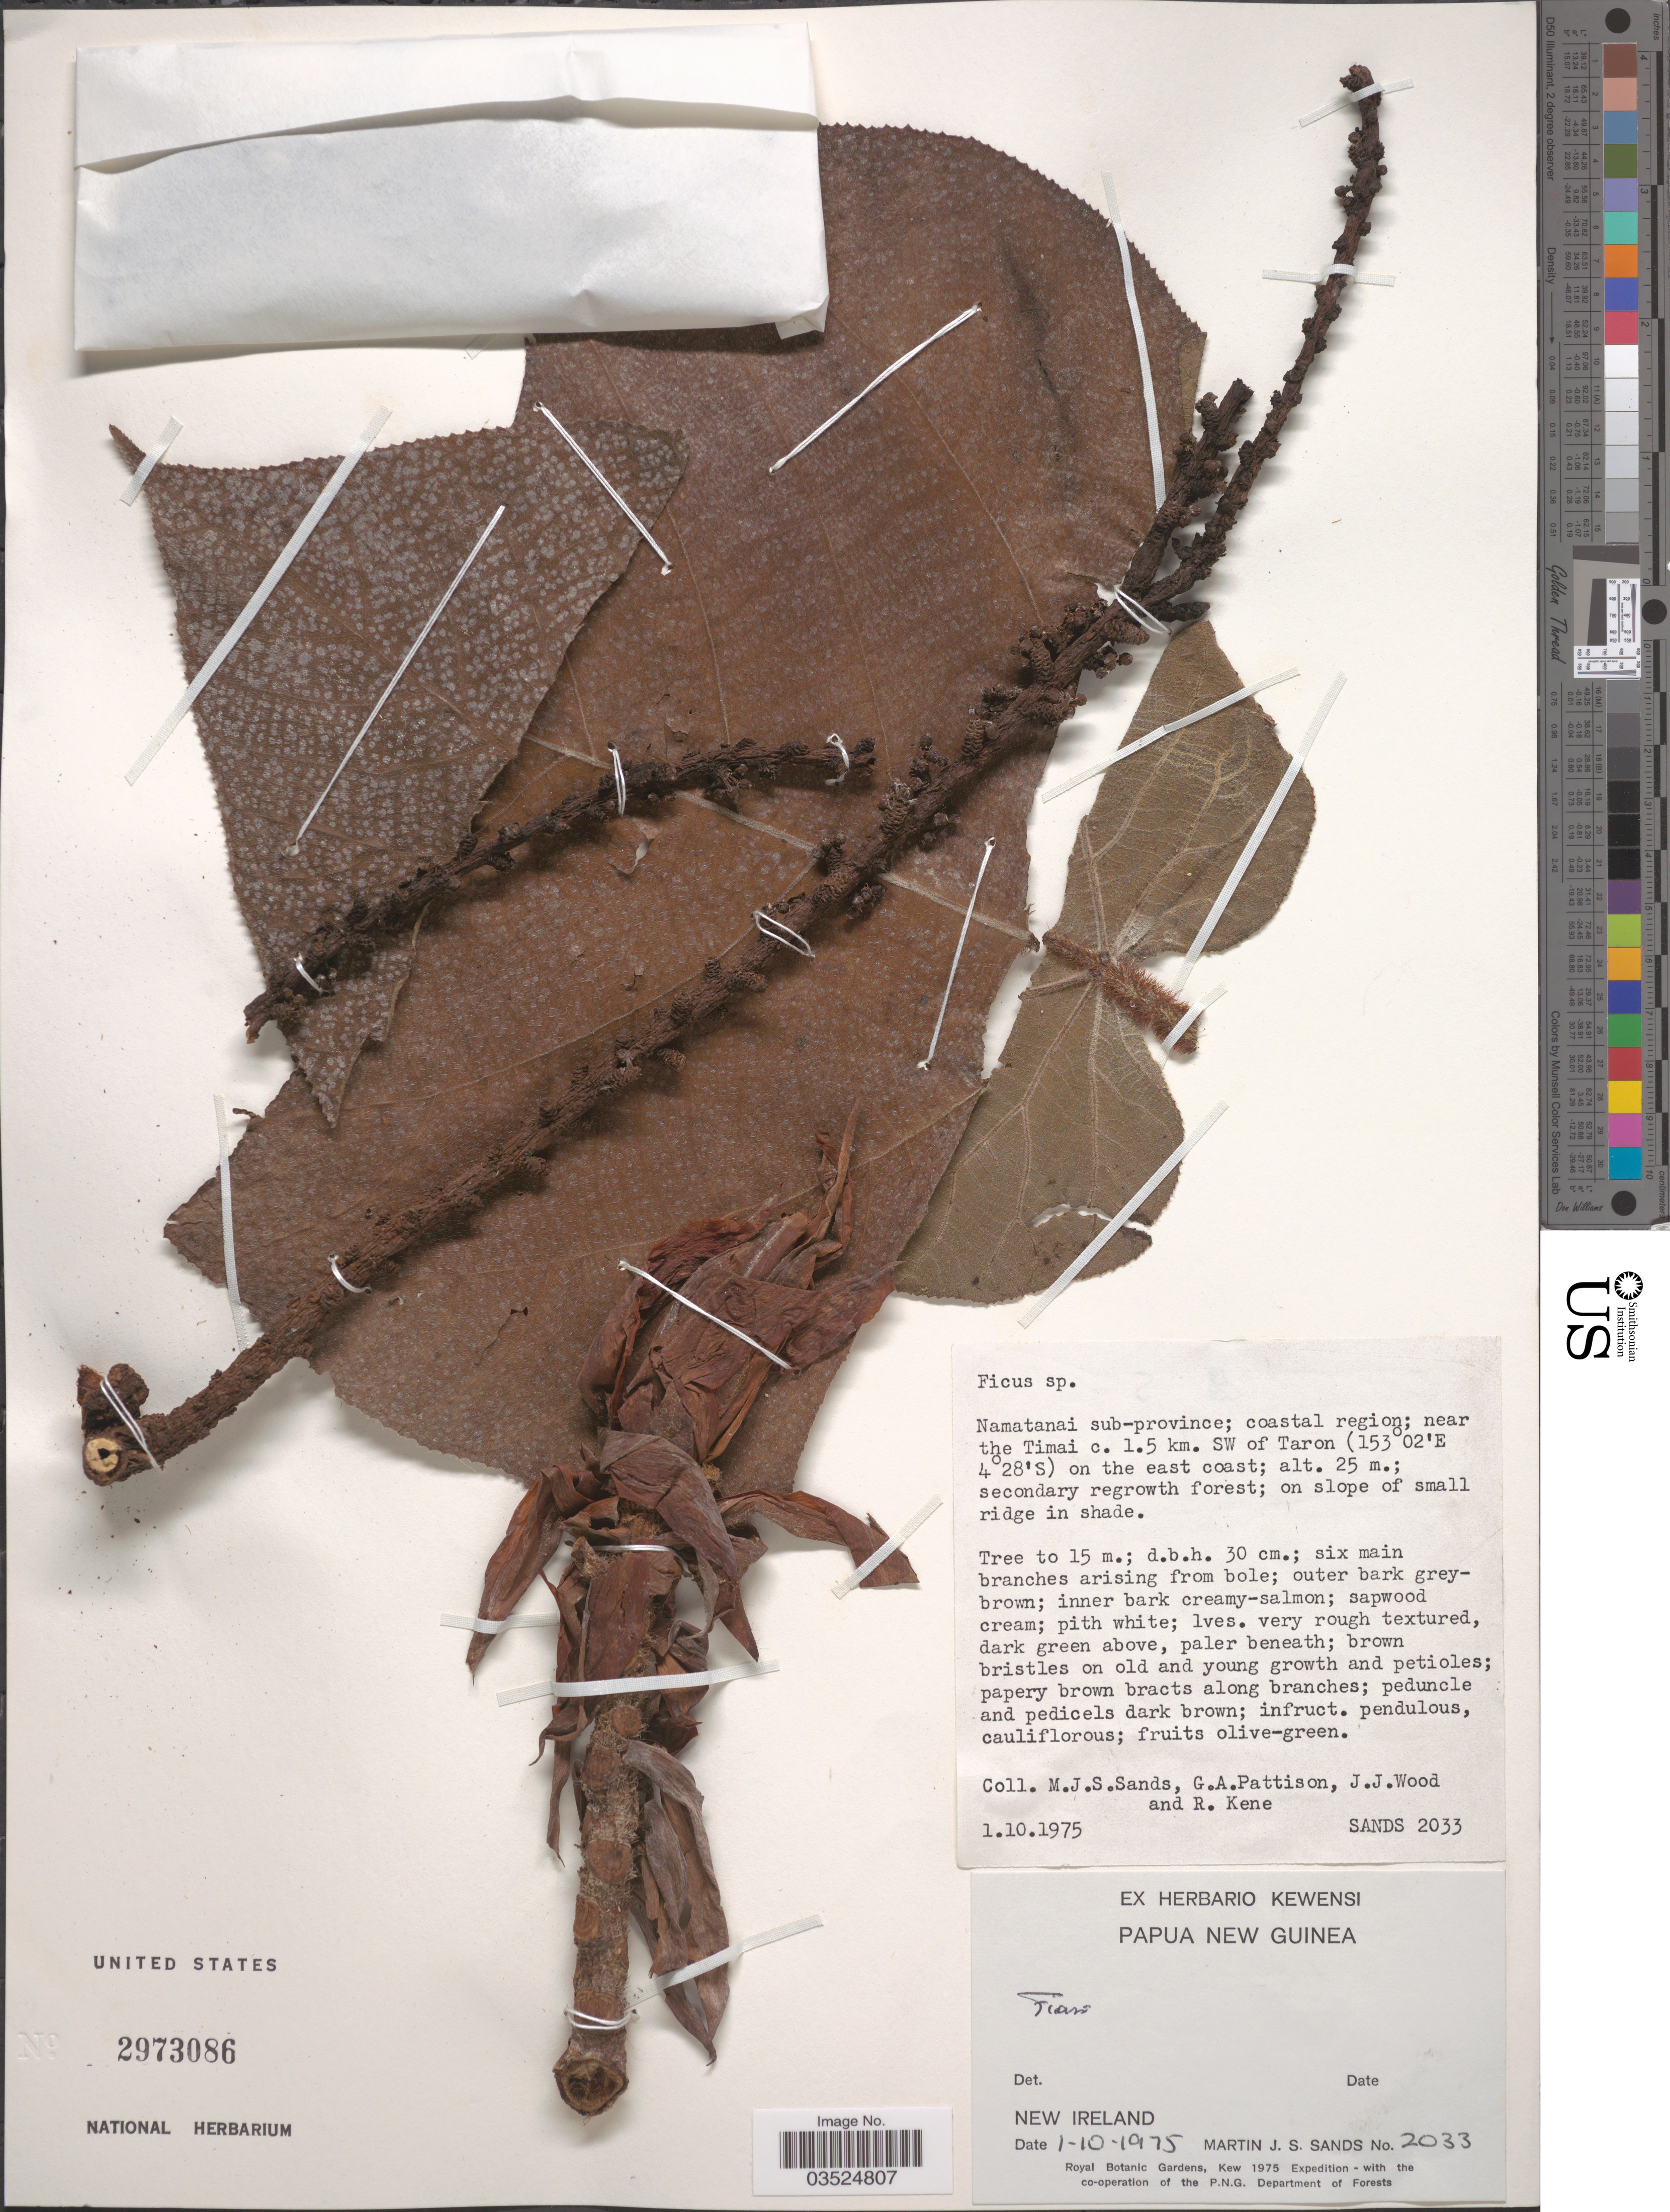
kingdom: Plantae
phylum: Tracheophyta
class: Magnoliopsida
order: Rosales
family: Moraceae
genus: Ficus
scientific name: Ficus sp.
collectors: M. Sands, G. Pattison, J. Wood & R. Kene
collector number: SANDS 2033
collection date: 1975-10-01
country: Papua New Guinea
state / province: New Ireland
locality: Namatanai sub-province; coastal region; near the Timai c. 1.5 km. SW of Taron on the east coast.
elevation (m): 25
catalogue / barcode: US 2973086